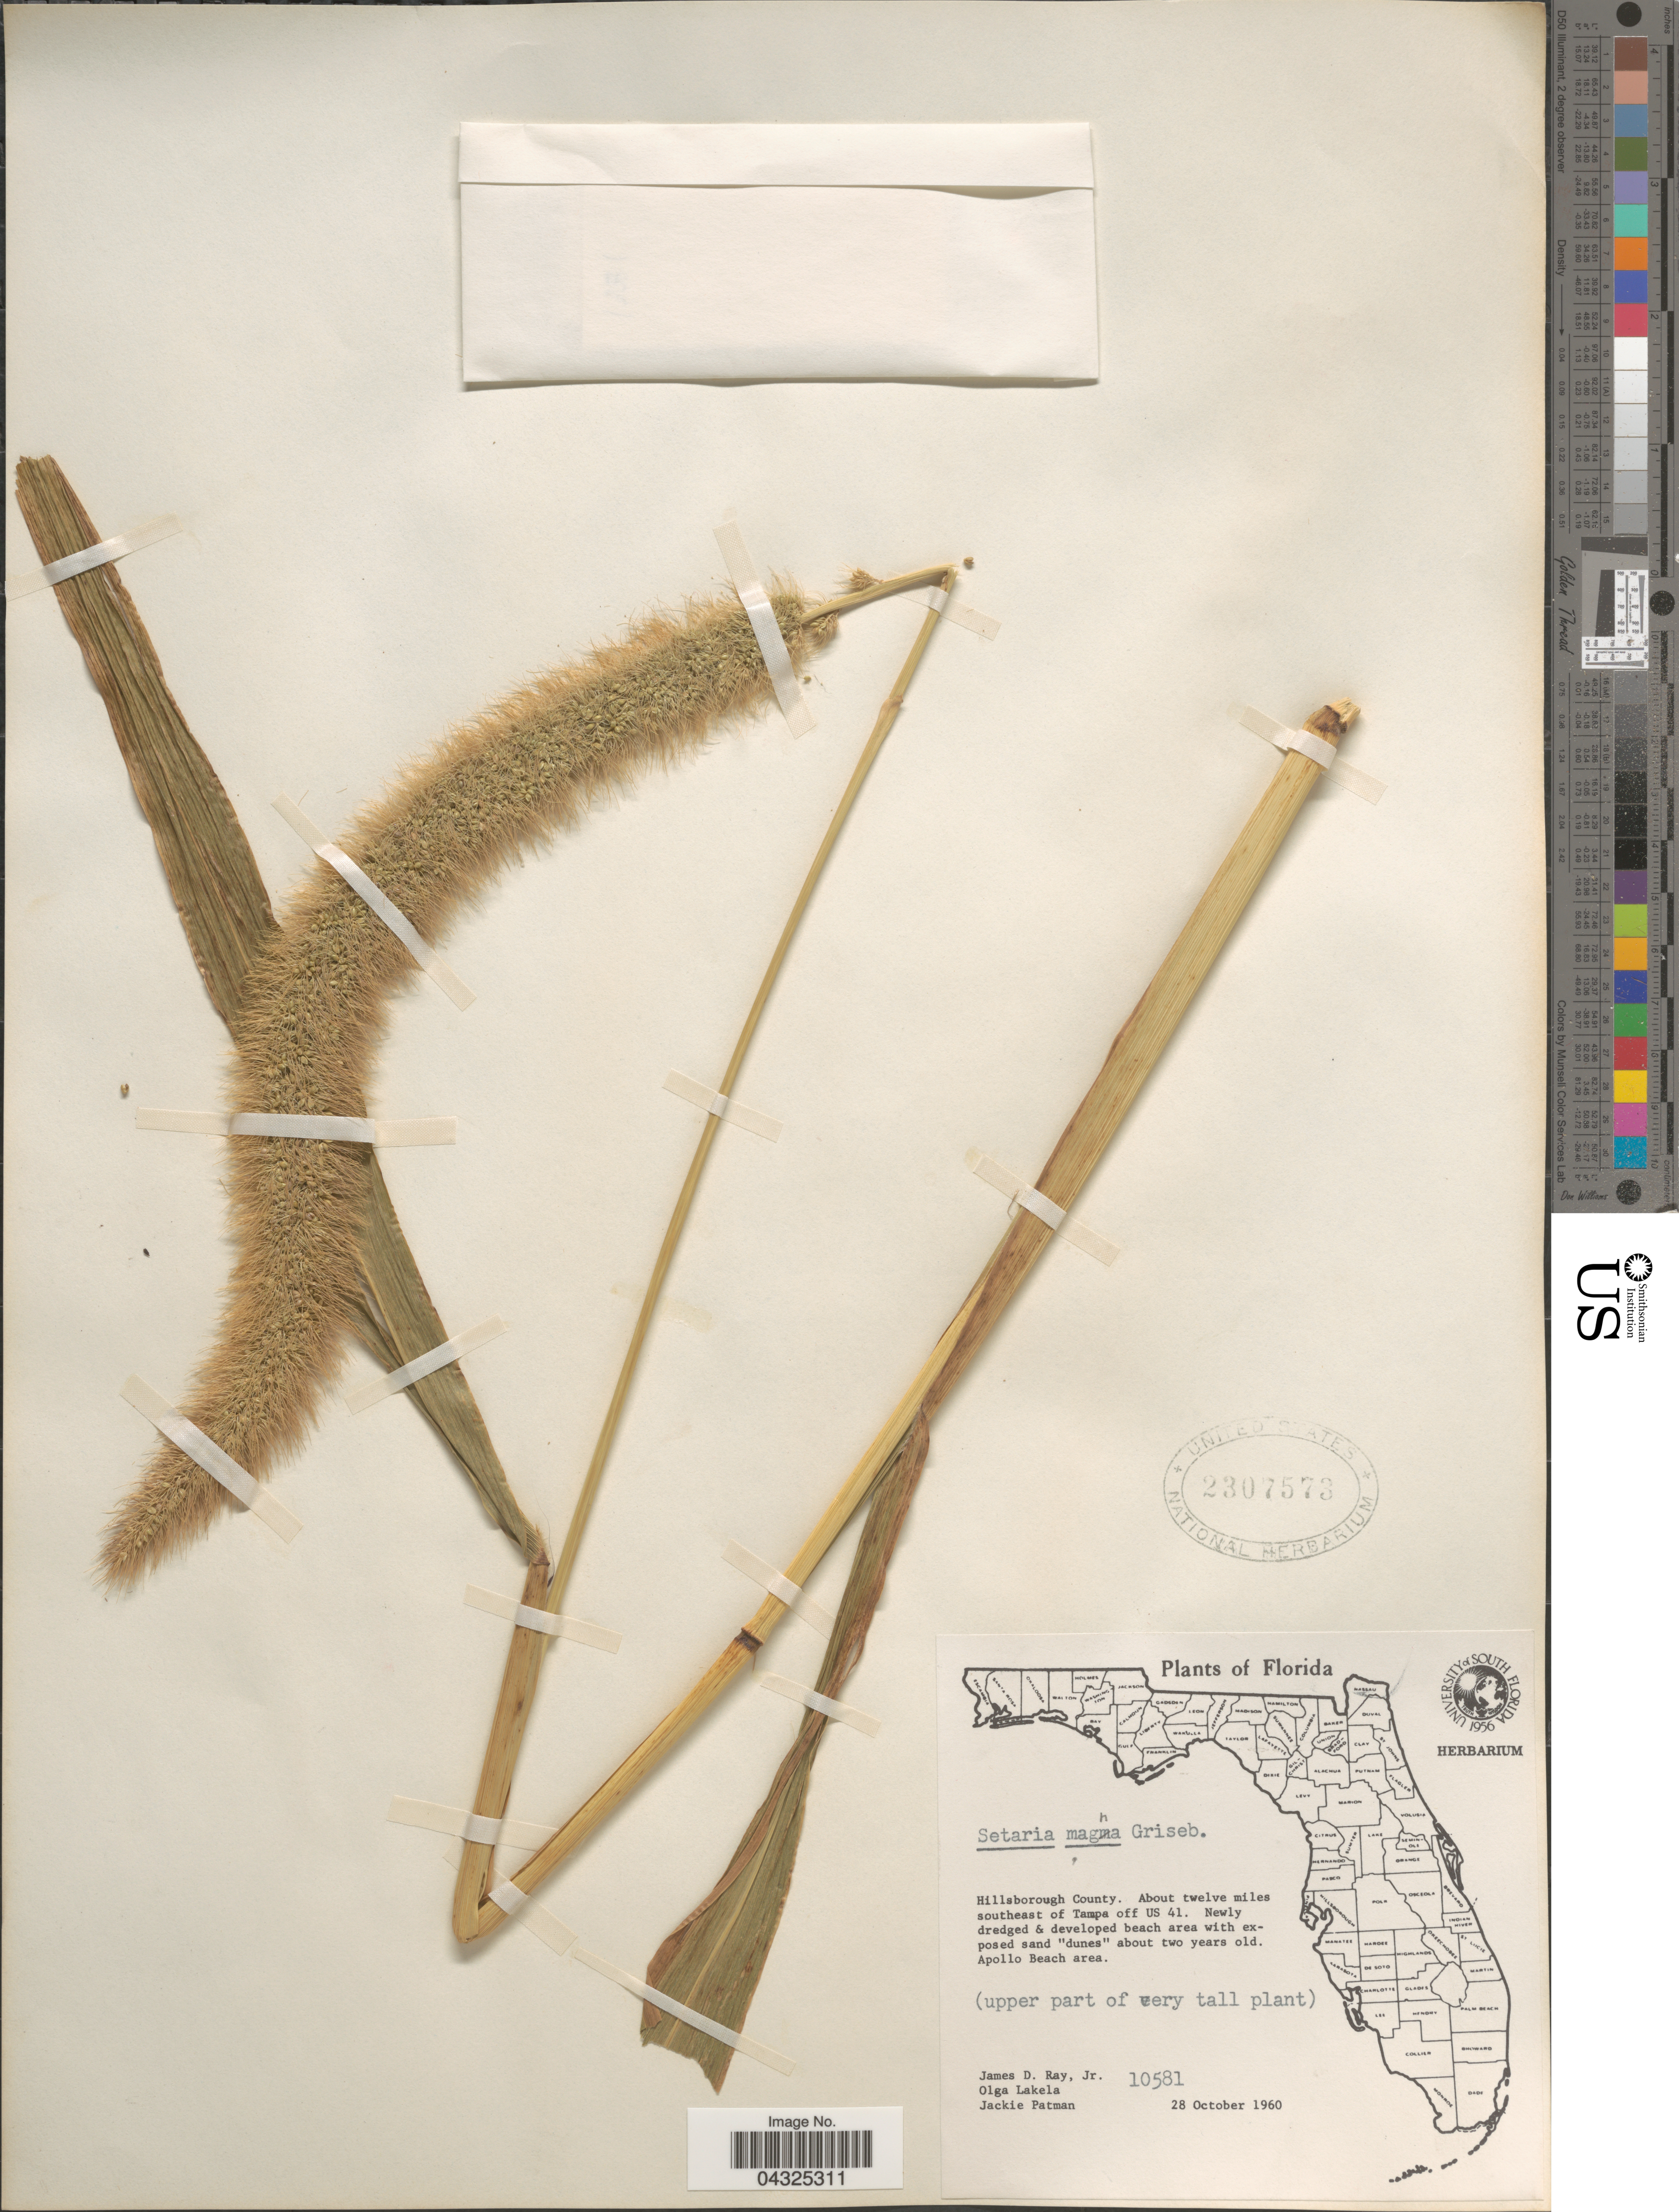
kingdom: Plantae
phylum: Tracheophyta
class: Liliopsida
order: Poales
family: Poaceae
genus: Setaria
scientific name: Setaria magna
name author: Griseb.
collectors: J. D. Ray Jr., O. K. Lakela & J. Patman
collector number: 10581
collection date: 1960-10-28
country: United States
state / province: Florida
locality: Hillsborough County. About twelve miles southeast of Tampa off US 41. Apollo Beach area.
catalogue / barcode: US 2307573